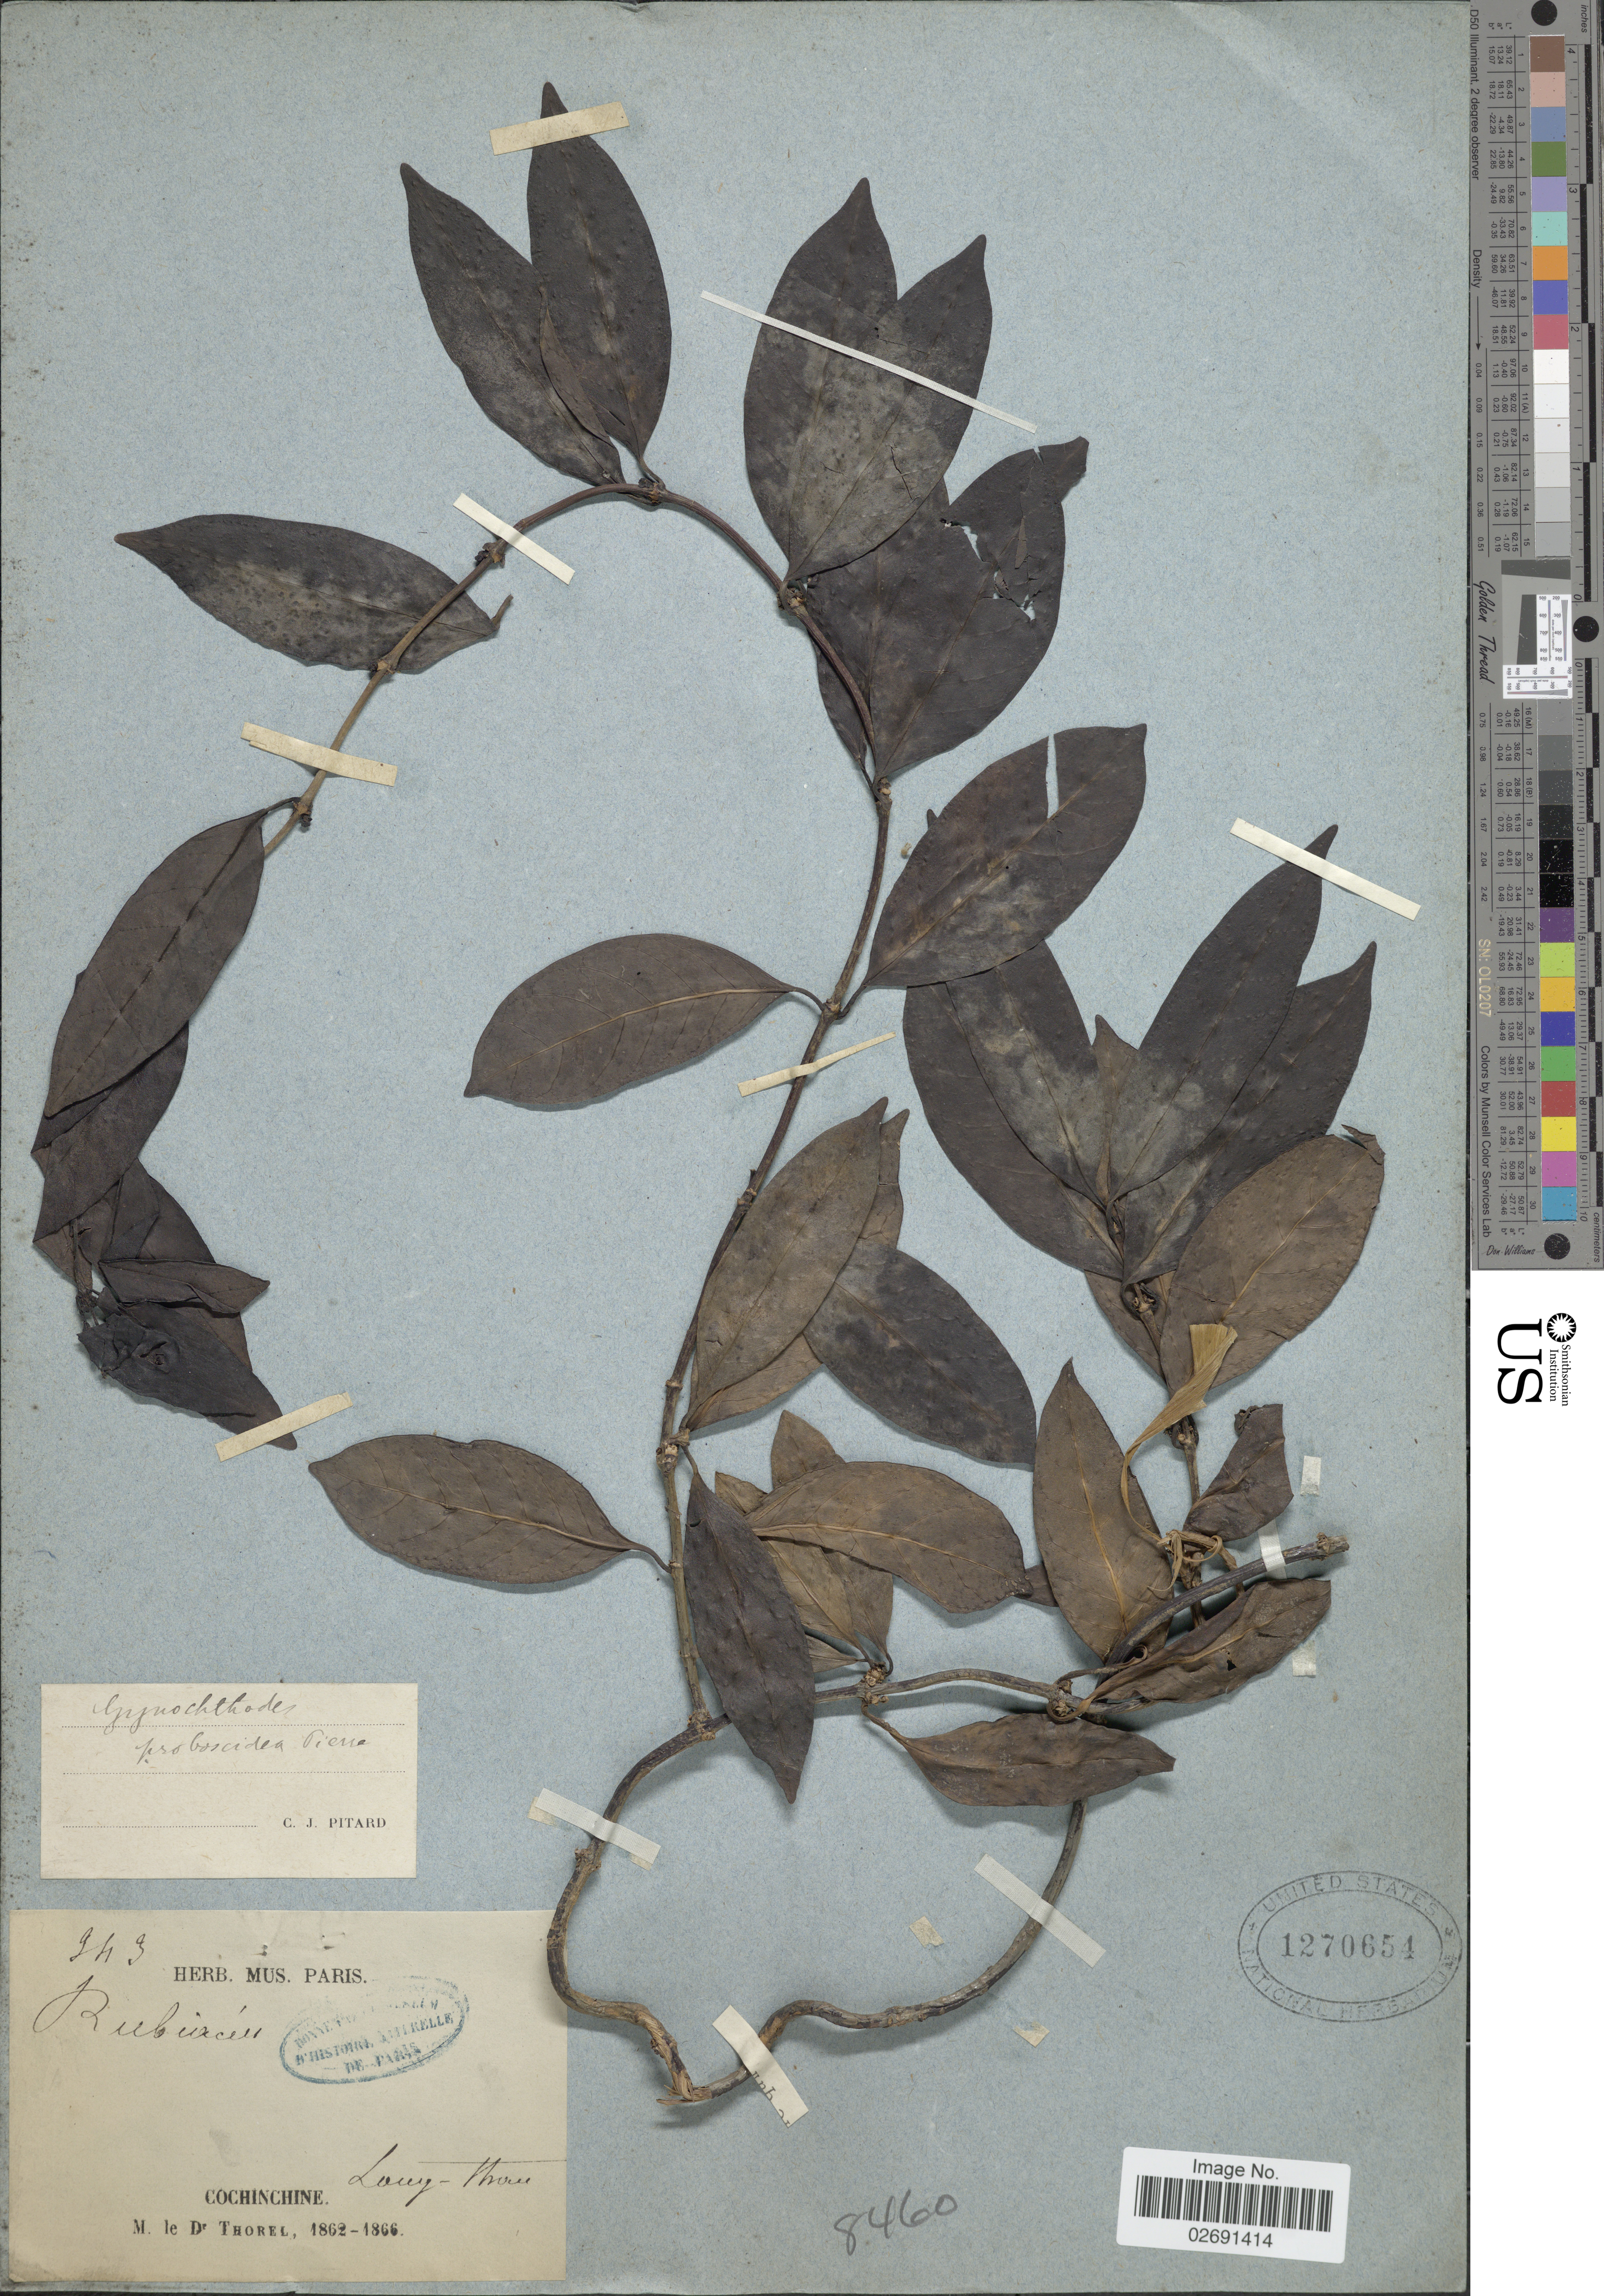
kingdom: Plantae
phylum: Tracheophyta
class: Magnoliopsida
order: Gentianales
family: Rubiaceae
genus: Gynochthodes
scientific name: Gynochthodes proboscidea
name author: Pierre ex Pit.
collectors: C. Thorel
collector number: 943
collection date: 1862/1866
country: Vietnam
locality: Cochinchine, Long-Thom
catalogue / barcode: US 1270654